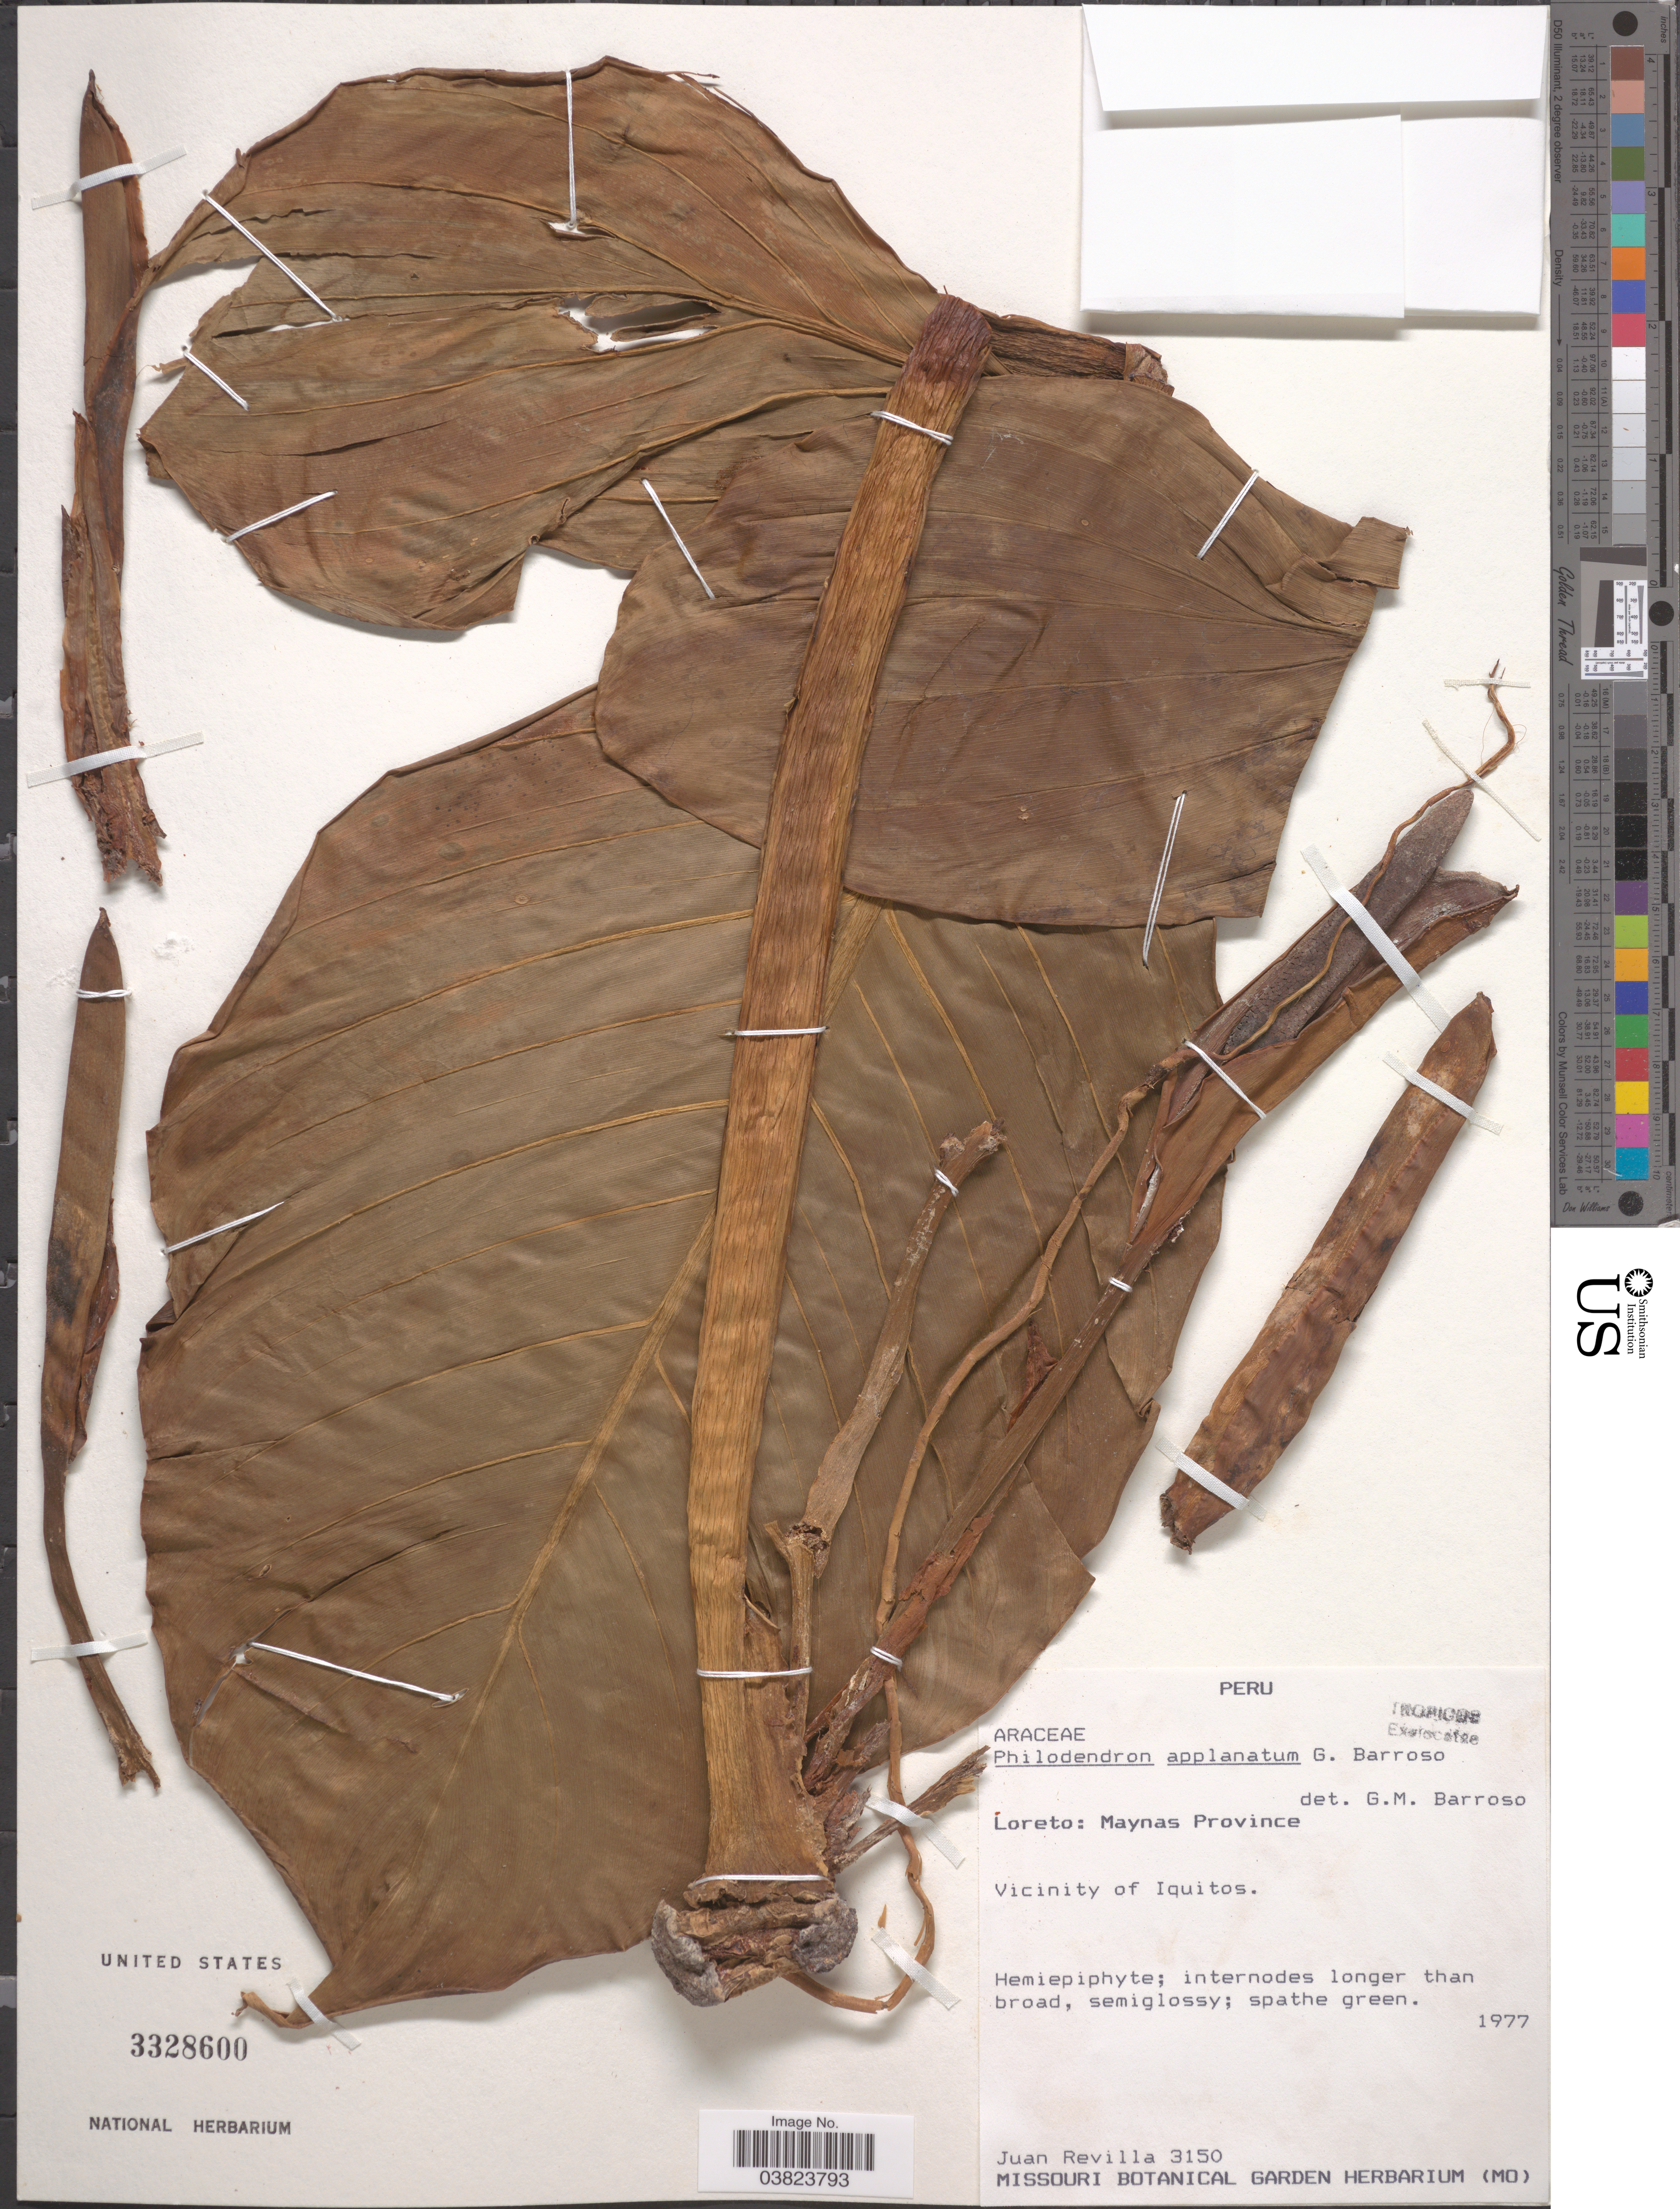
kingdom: Plantae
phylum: Tracheophyta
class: Liliopsida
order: Alismatales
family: Araceae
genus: Philodendron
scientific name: Philodendron applanatum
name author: G.M. Barroso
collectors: J. Revilla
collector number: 3150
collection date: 1977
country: Peru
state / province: Loreto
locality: Maynas Province. Vicinity of Iquitos.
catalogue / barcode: US 3328600